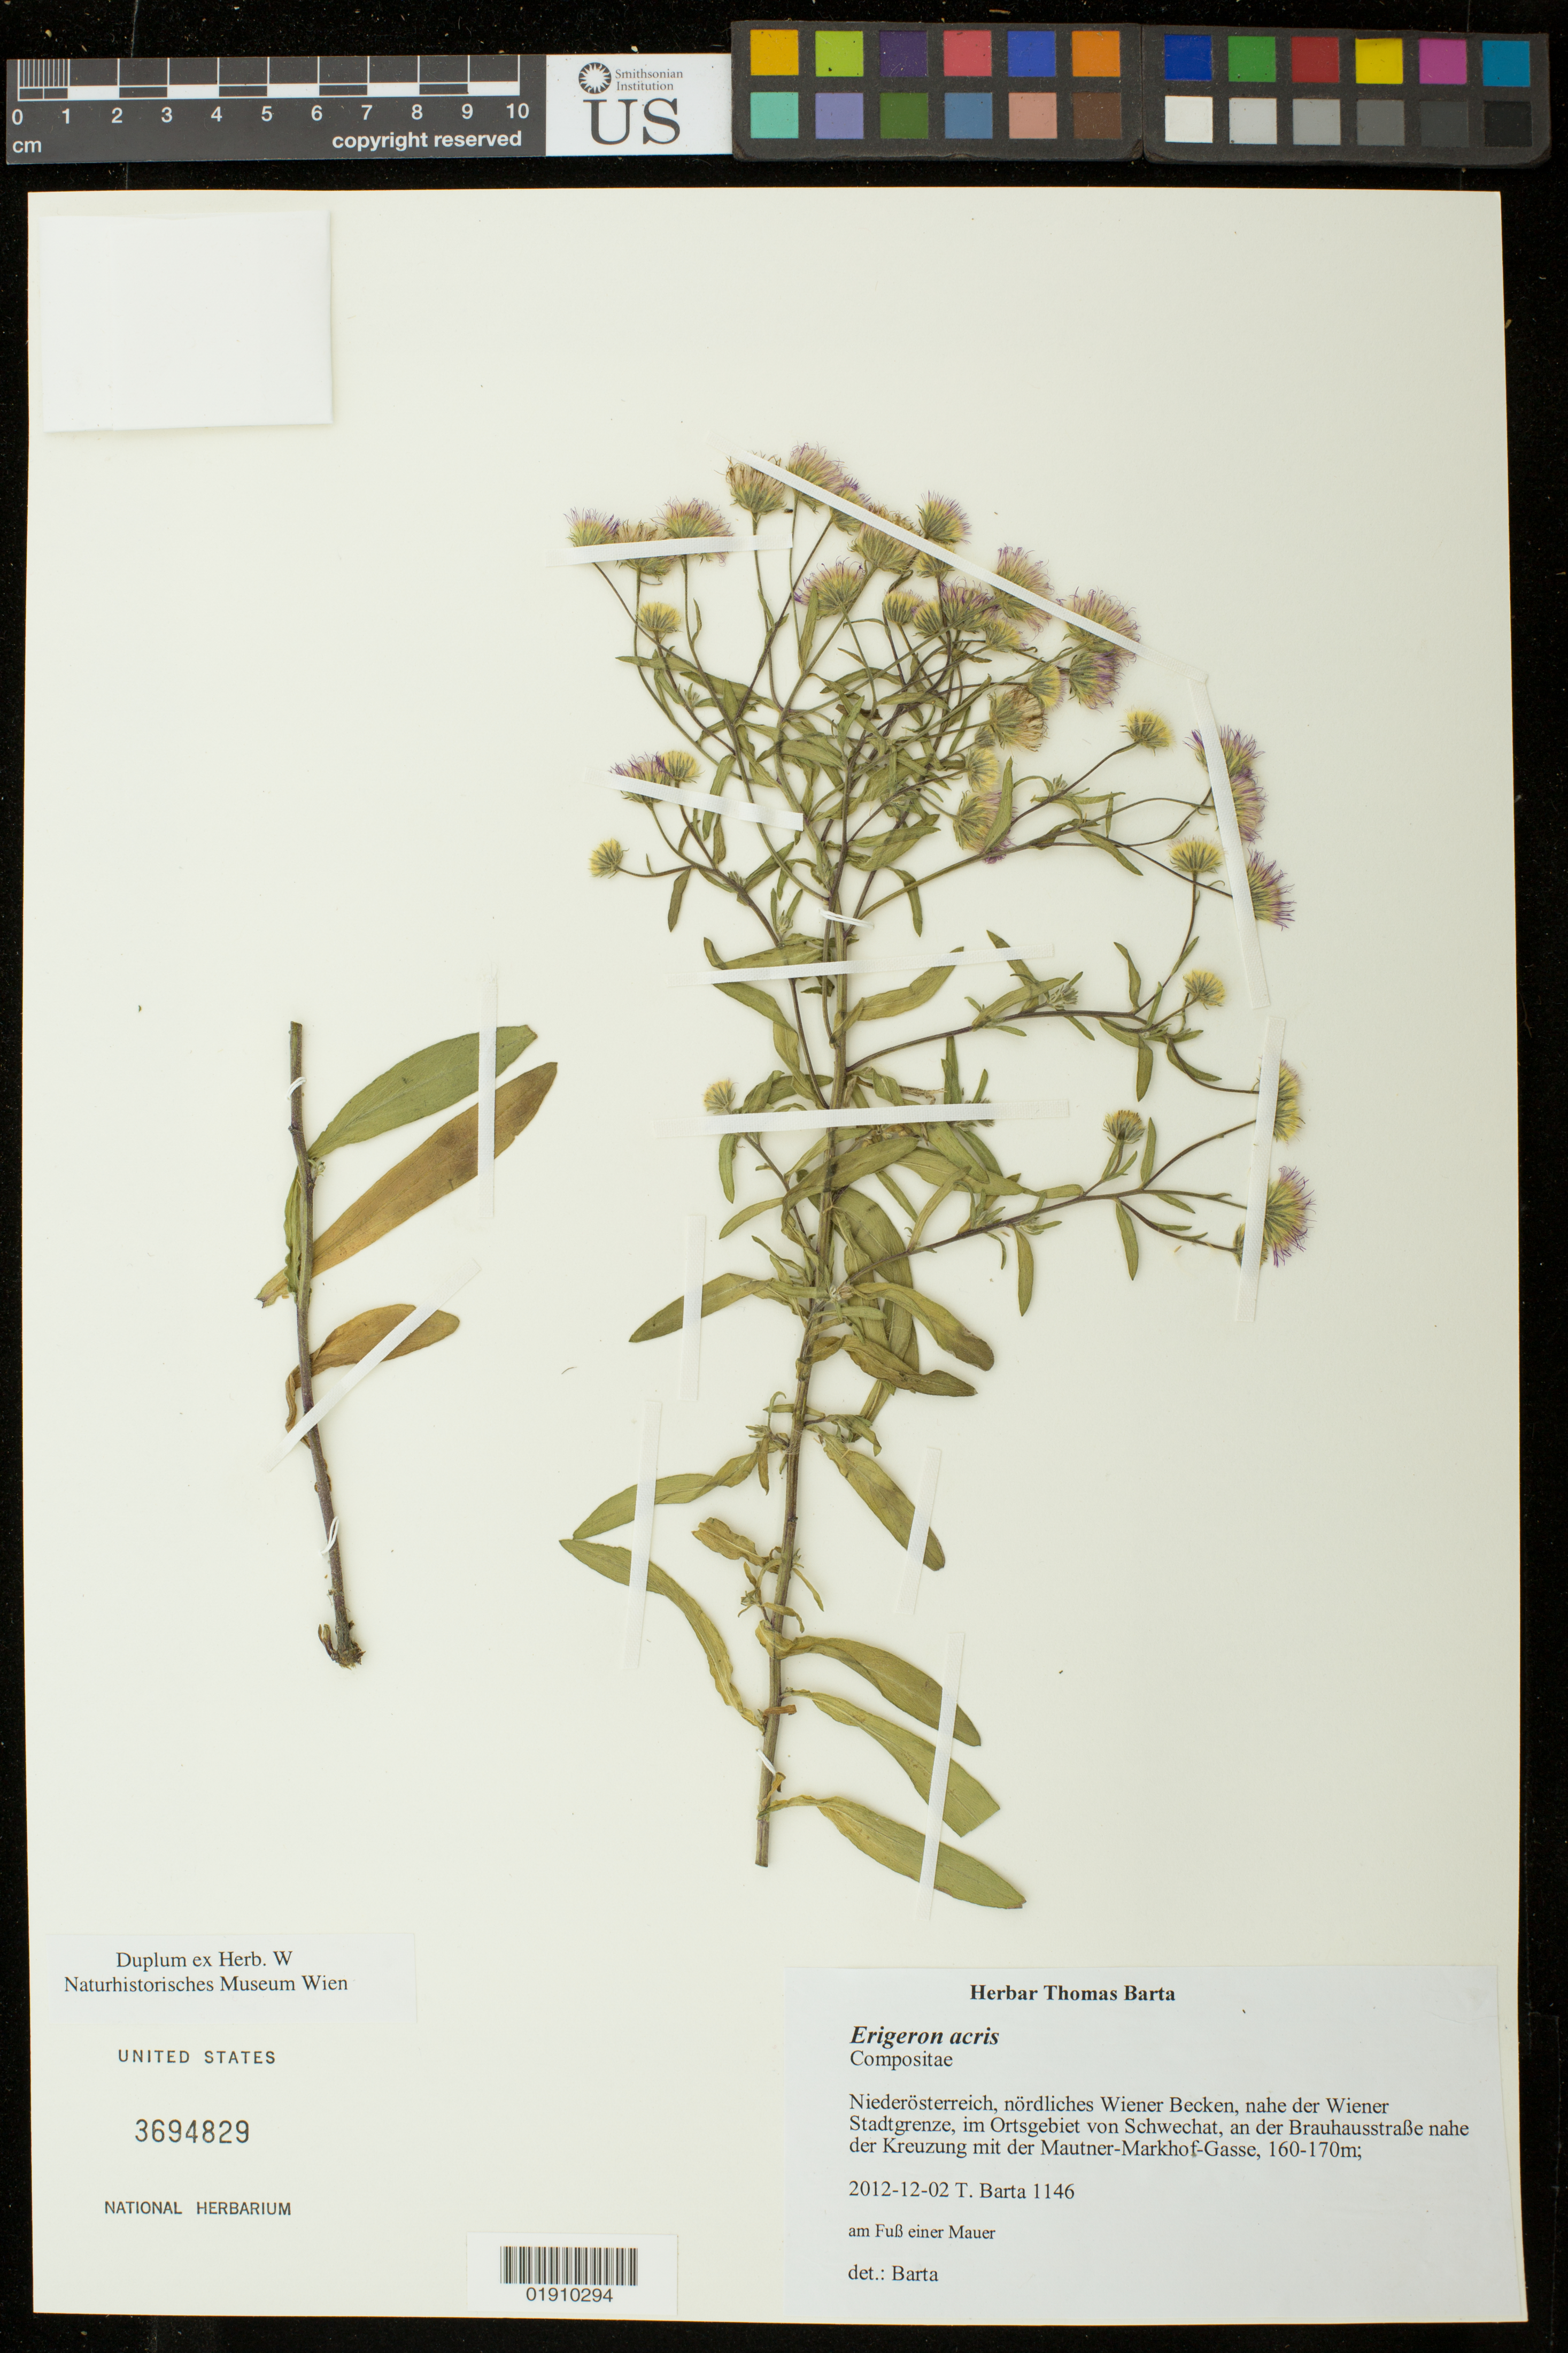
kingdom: Plantae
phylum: Tracheophyta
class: Magnoliopsida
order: Asterales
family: Asteraceae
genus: Erigeron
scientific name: Erigeron acris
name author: L.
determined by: Barta, Thomas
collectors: T. Barta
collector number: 1146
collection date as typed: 2012-12-02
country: Austria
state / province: Niederosterreich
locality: Niederosterreich, nordliches Wiener Becken, nahe der Wiener Stadtgrenze, im Ortsgebiet von Schwechat, an der Brauhausstrabe nahe der Kreuzung mit der Mautner-Markhof-Grasse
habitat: am fuß einer mauer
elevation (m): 160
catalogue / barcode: US 3694829